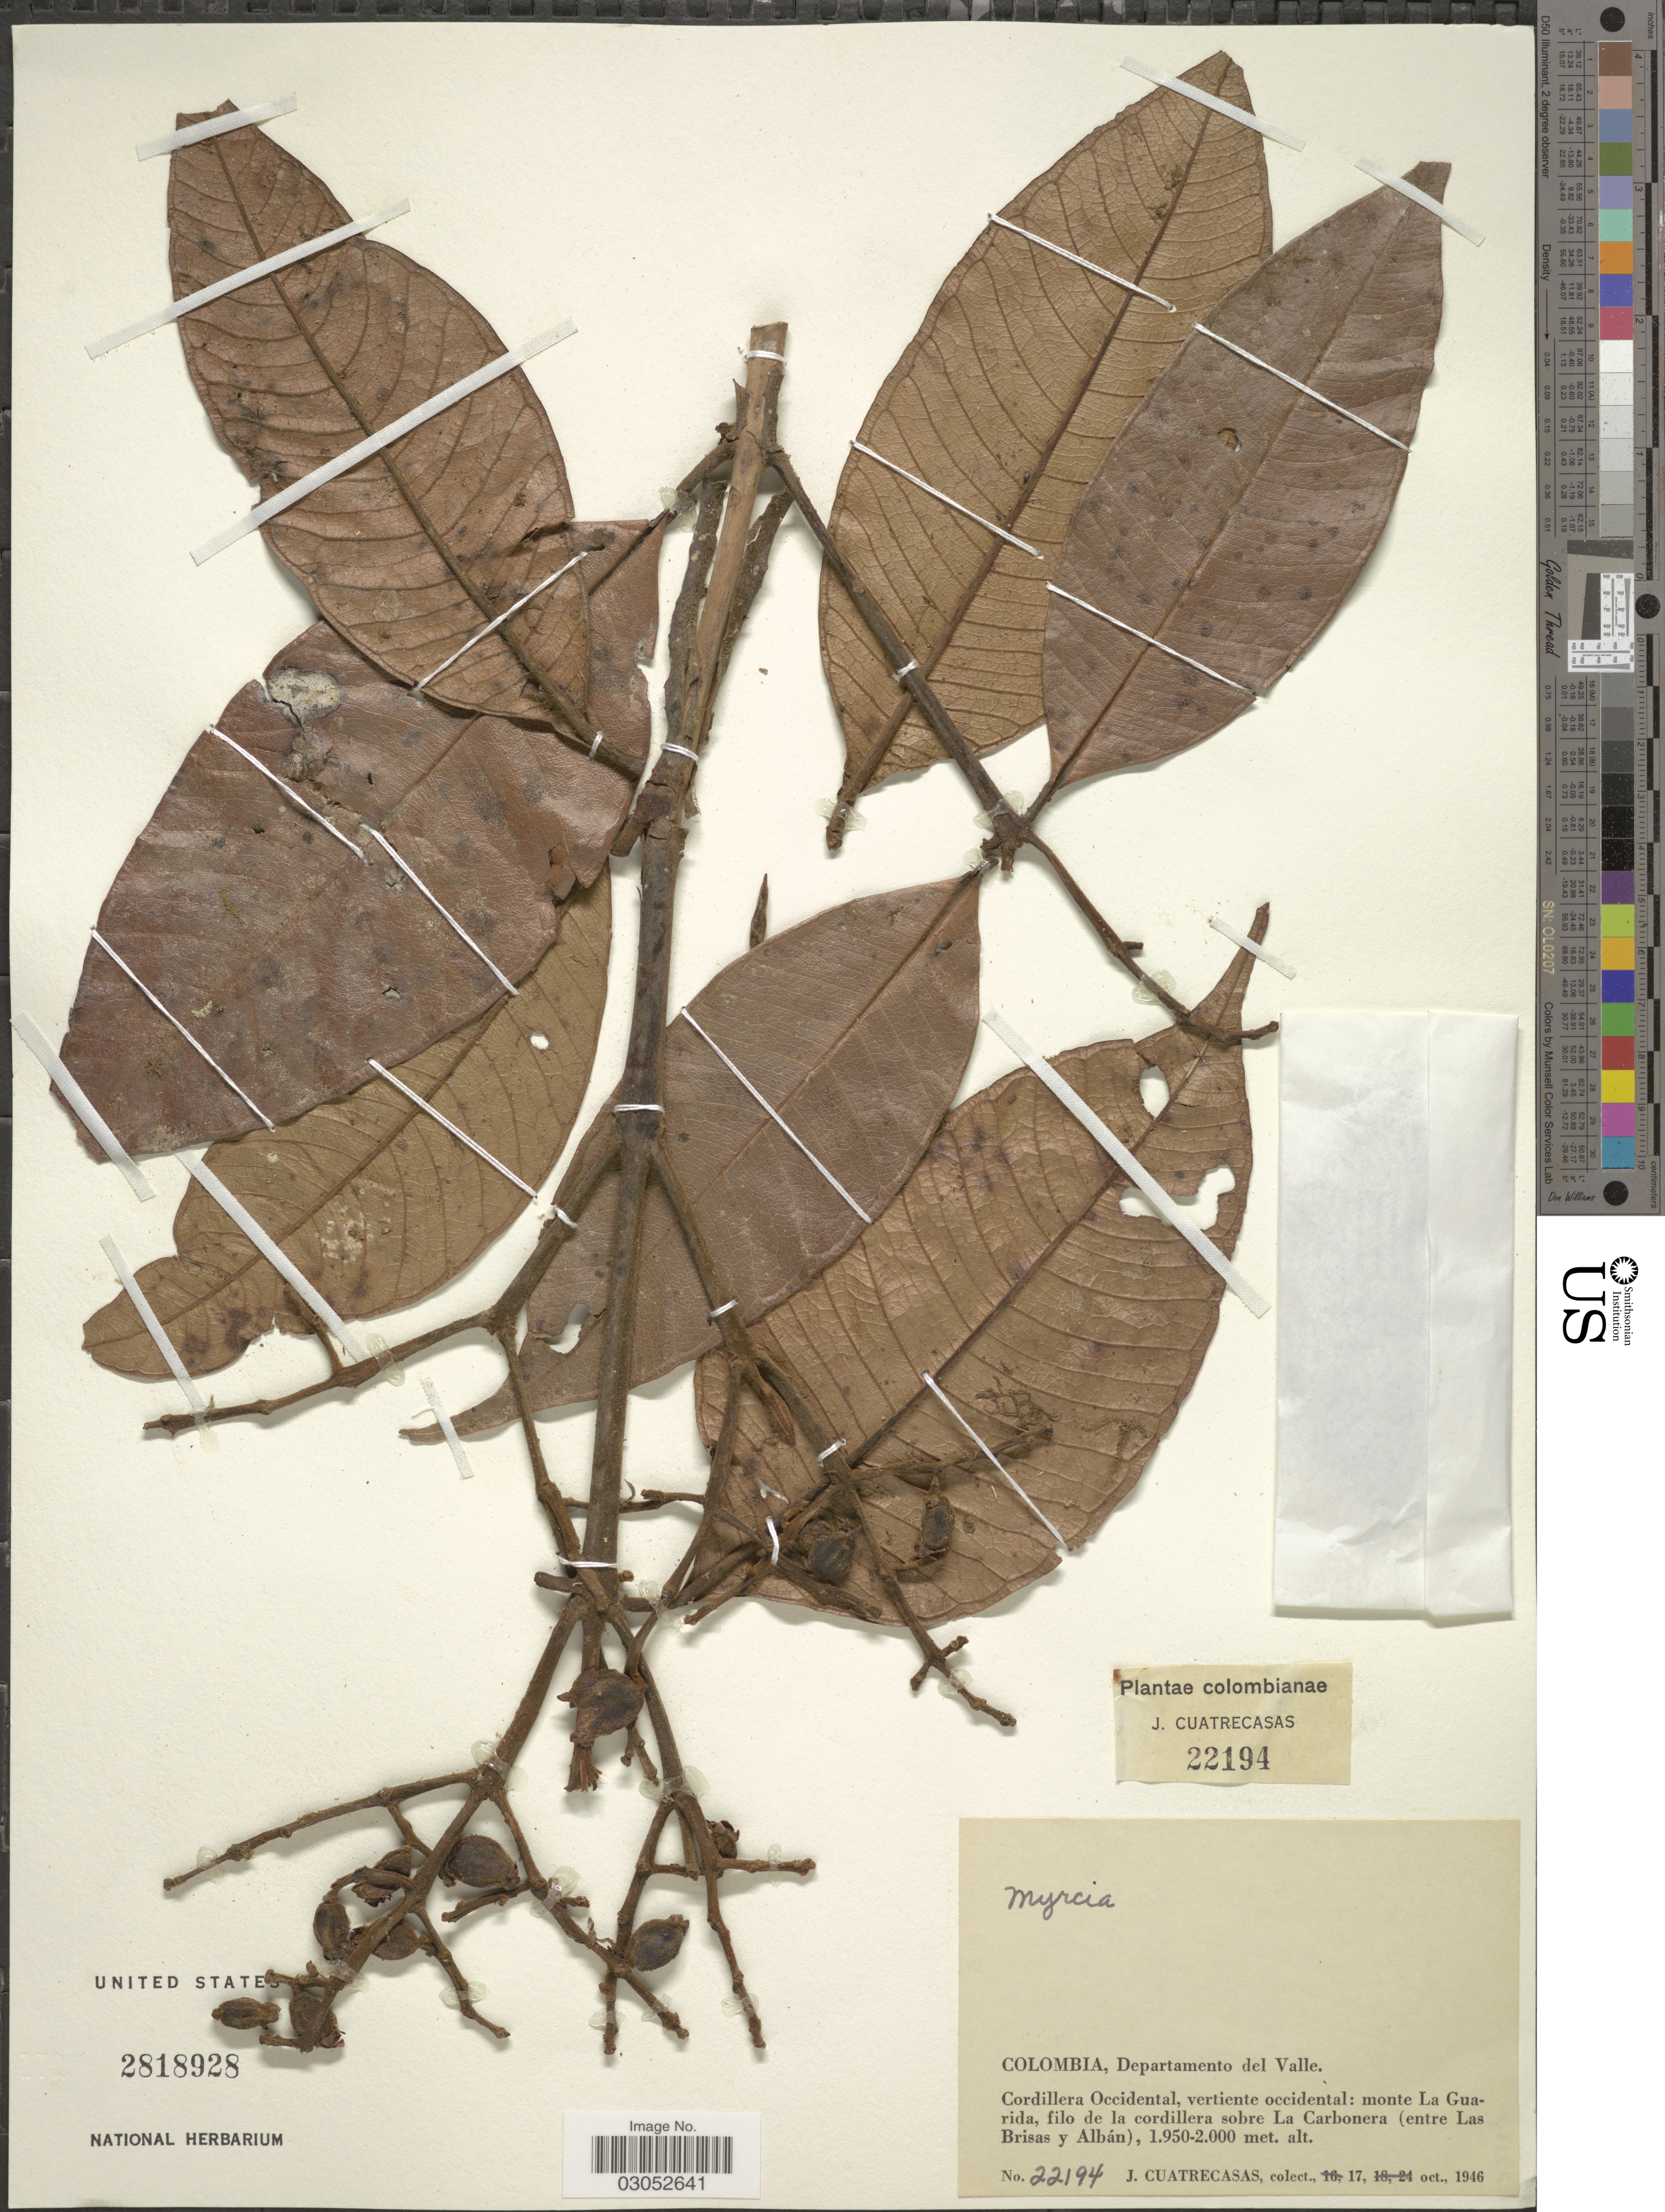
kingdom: Plantae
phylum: Tracheophyta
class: Magnoliopsida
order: Myrtales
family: Myrtaceae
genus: Myrcia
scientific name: Myrcia sp.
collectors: J. Cuatrecasas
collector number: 22194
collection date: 1946-10-17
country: Colombia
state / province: Valle del Cauca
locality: Departamento del Valle. Cordillera Occidental, vertiente occidental: monte La Guarida, filo de la cordillera sobre La Carbonera (entre Las Brisas y Albán).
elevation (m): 1950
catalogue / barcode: US 2818928